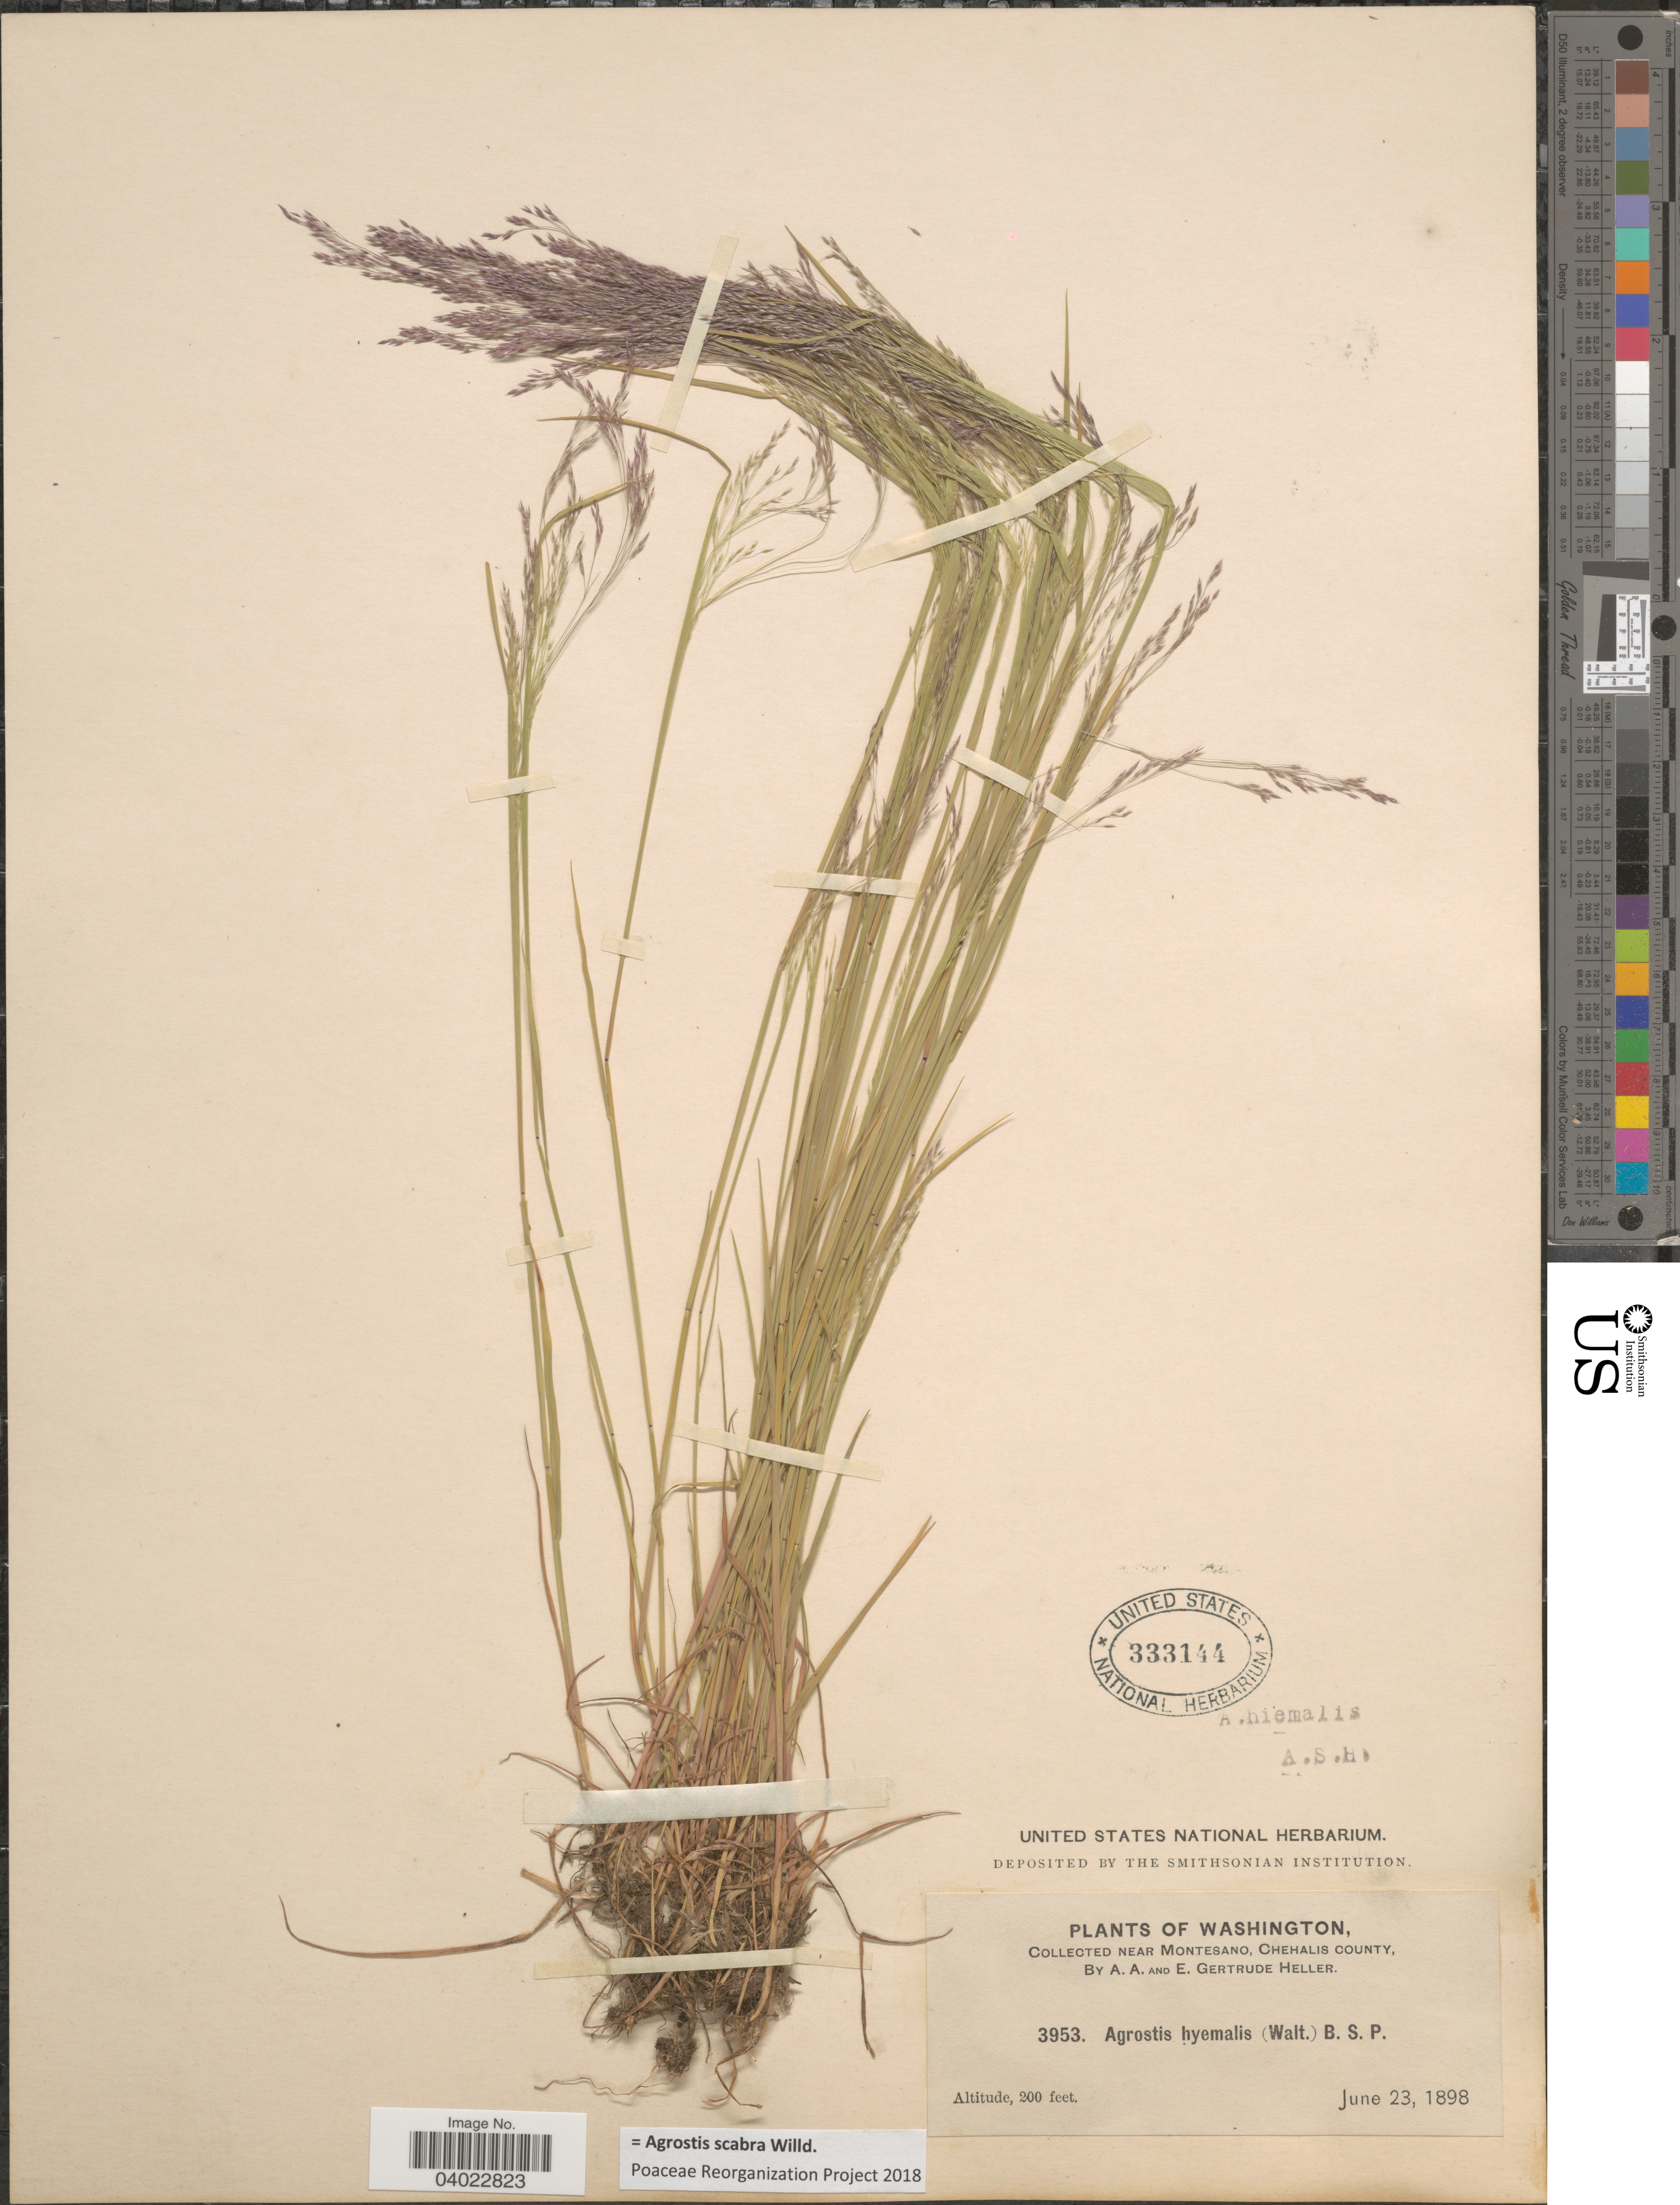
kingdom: Plantae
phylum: Tracheophyta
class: Liliopsida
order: Poales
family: Poaceae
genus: Agrostis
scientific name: Agrostis scabra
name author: Willd.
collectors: A. A. Heller & E. G. Heller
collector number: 3953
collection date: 1898-06-23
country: United States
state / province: Washington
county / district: Grays Harbor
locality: Near Montesano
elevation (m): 61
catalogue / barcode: US 333144